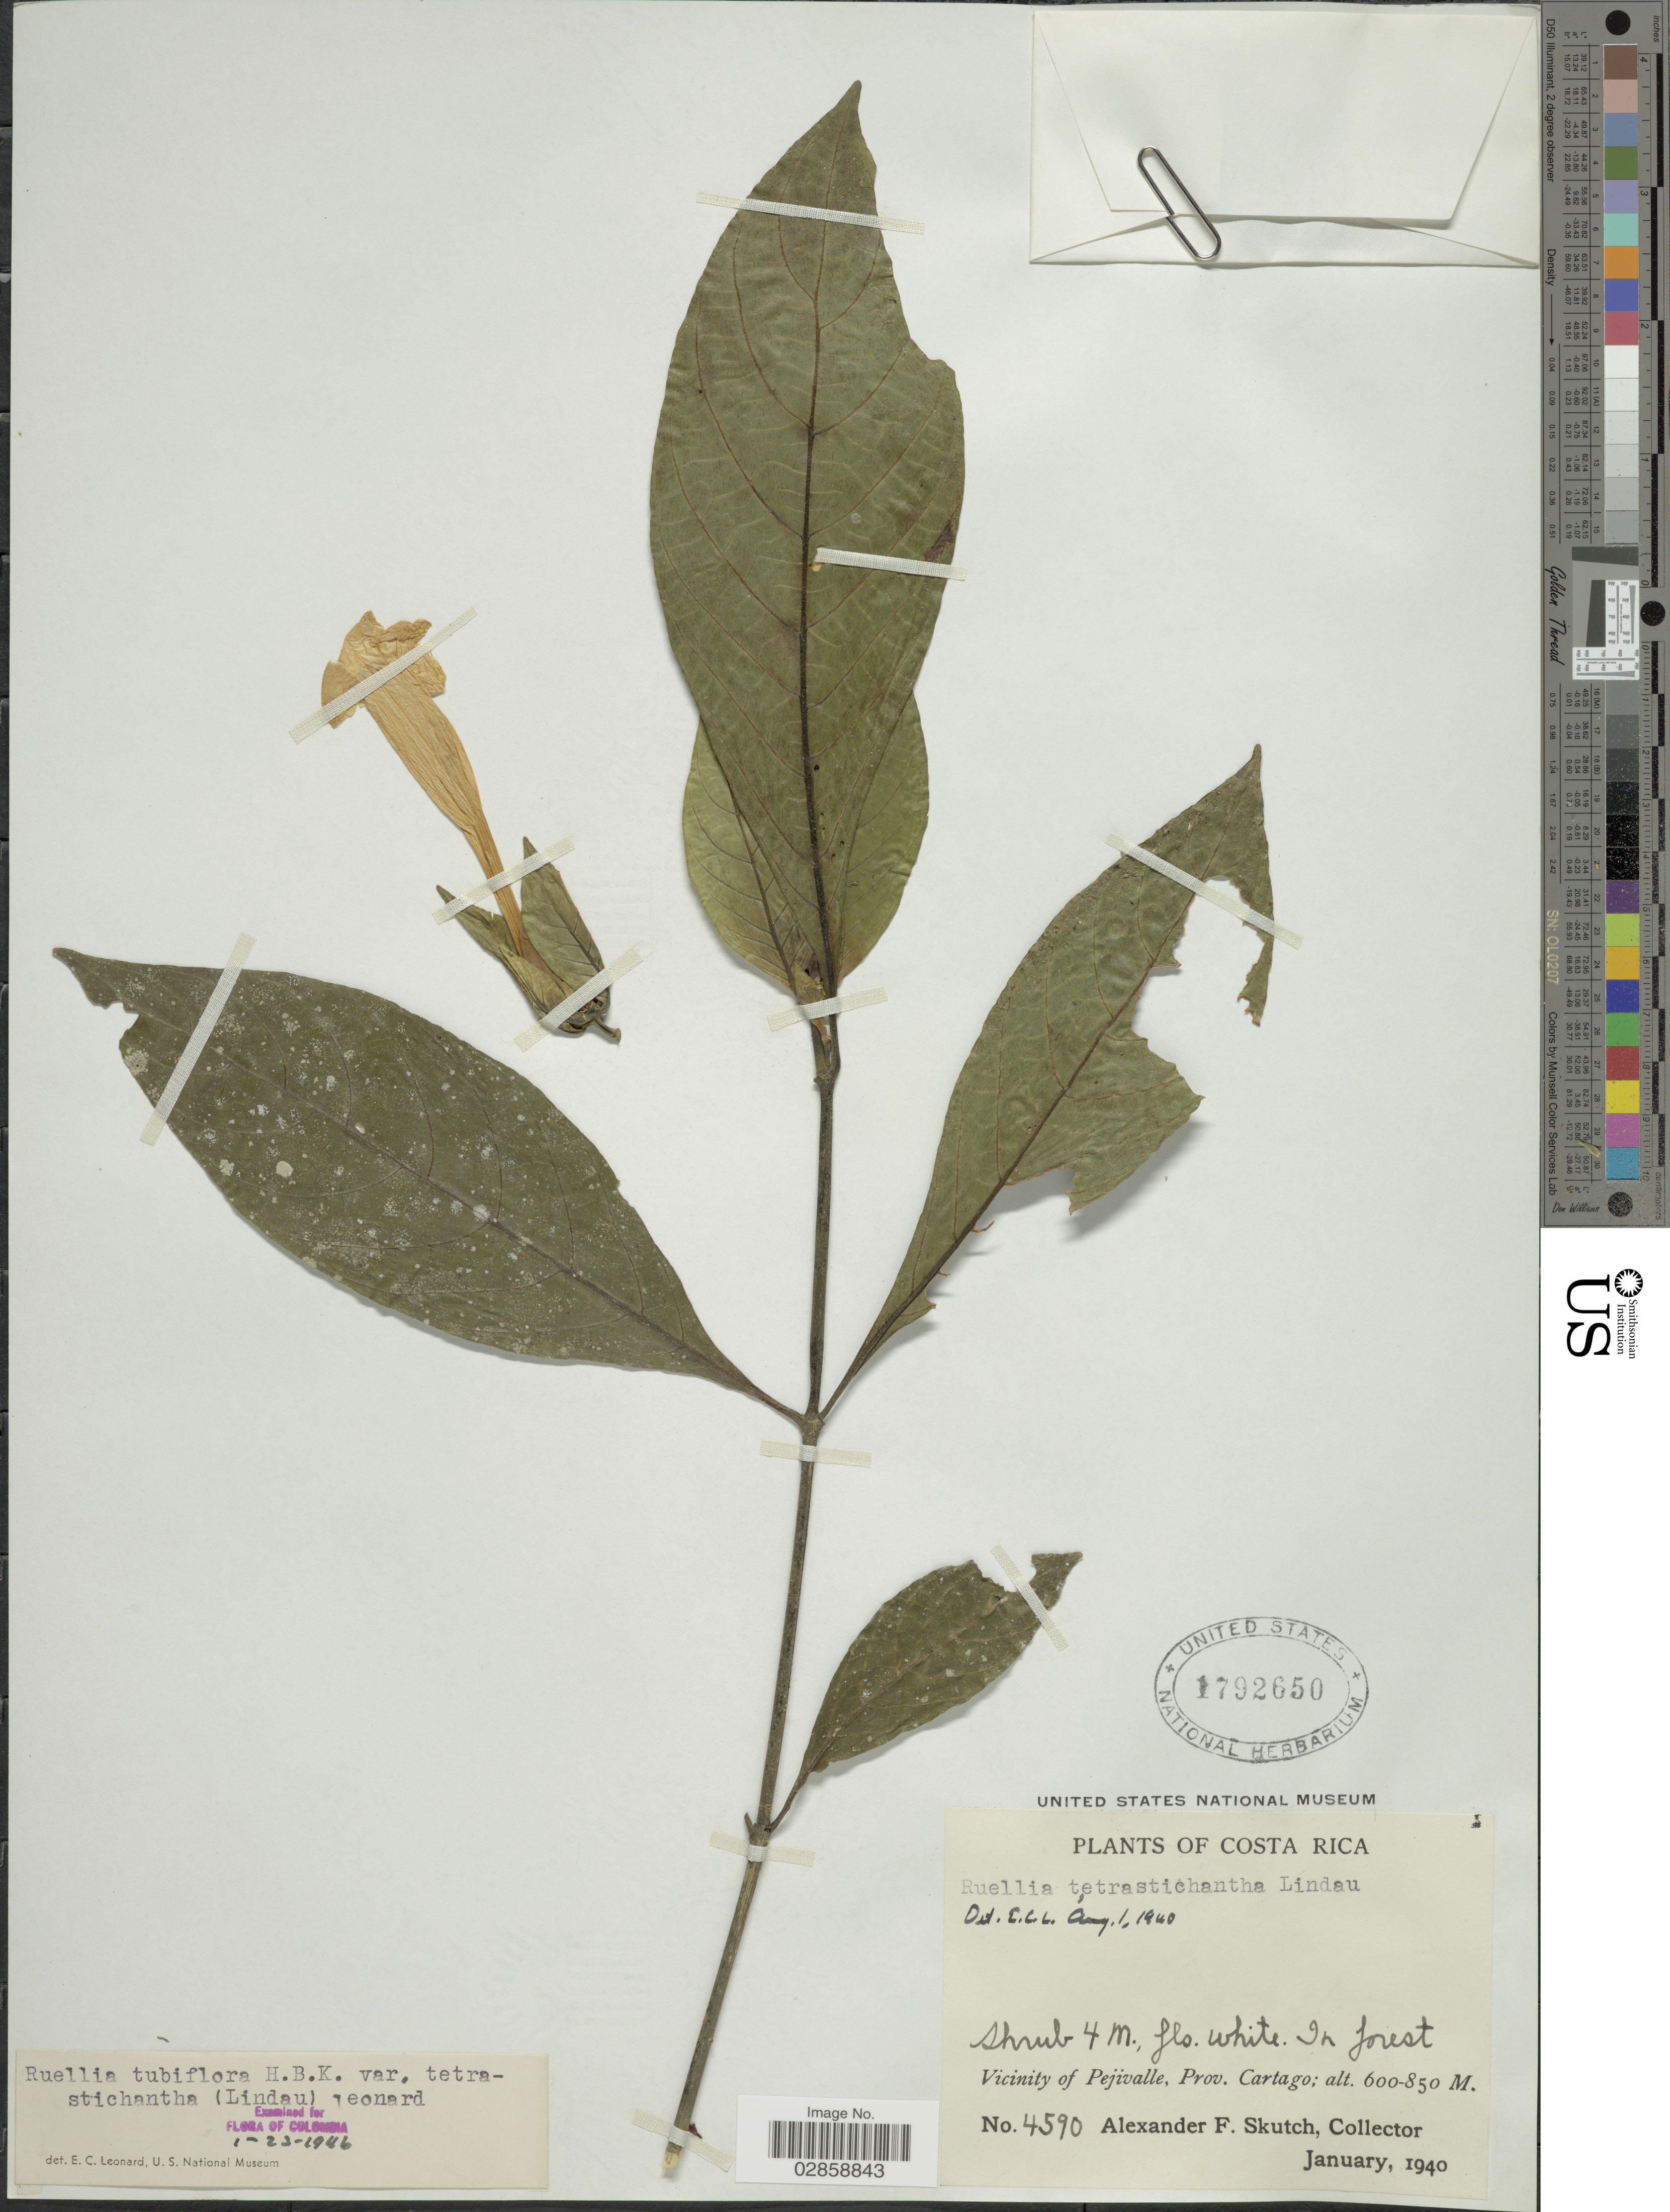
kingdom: Plantae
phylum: Tracheophyta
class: Magnoliopsida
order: Lamiales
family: Acanthaceae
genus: Ruellia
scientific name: Ruellia tubiflora var. tetrastichantha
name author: Kunth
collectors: A. F. Skutch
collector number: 4590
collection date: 1940-01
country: Costa Rica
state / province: Cartago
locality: Vicinity of Pejivalle.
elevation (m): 600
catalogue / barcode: US 1792650